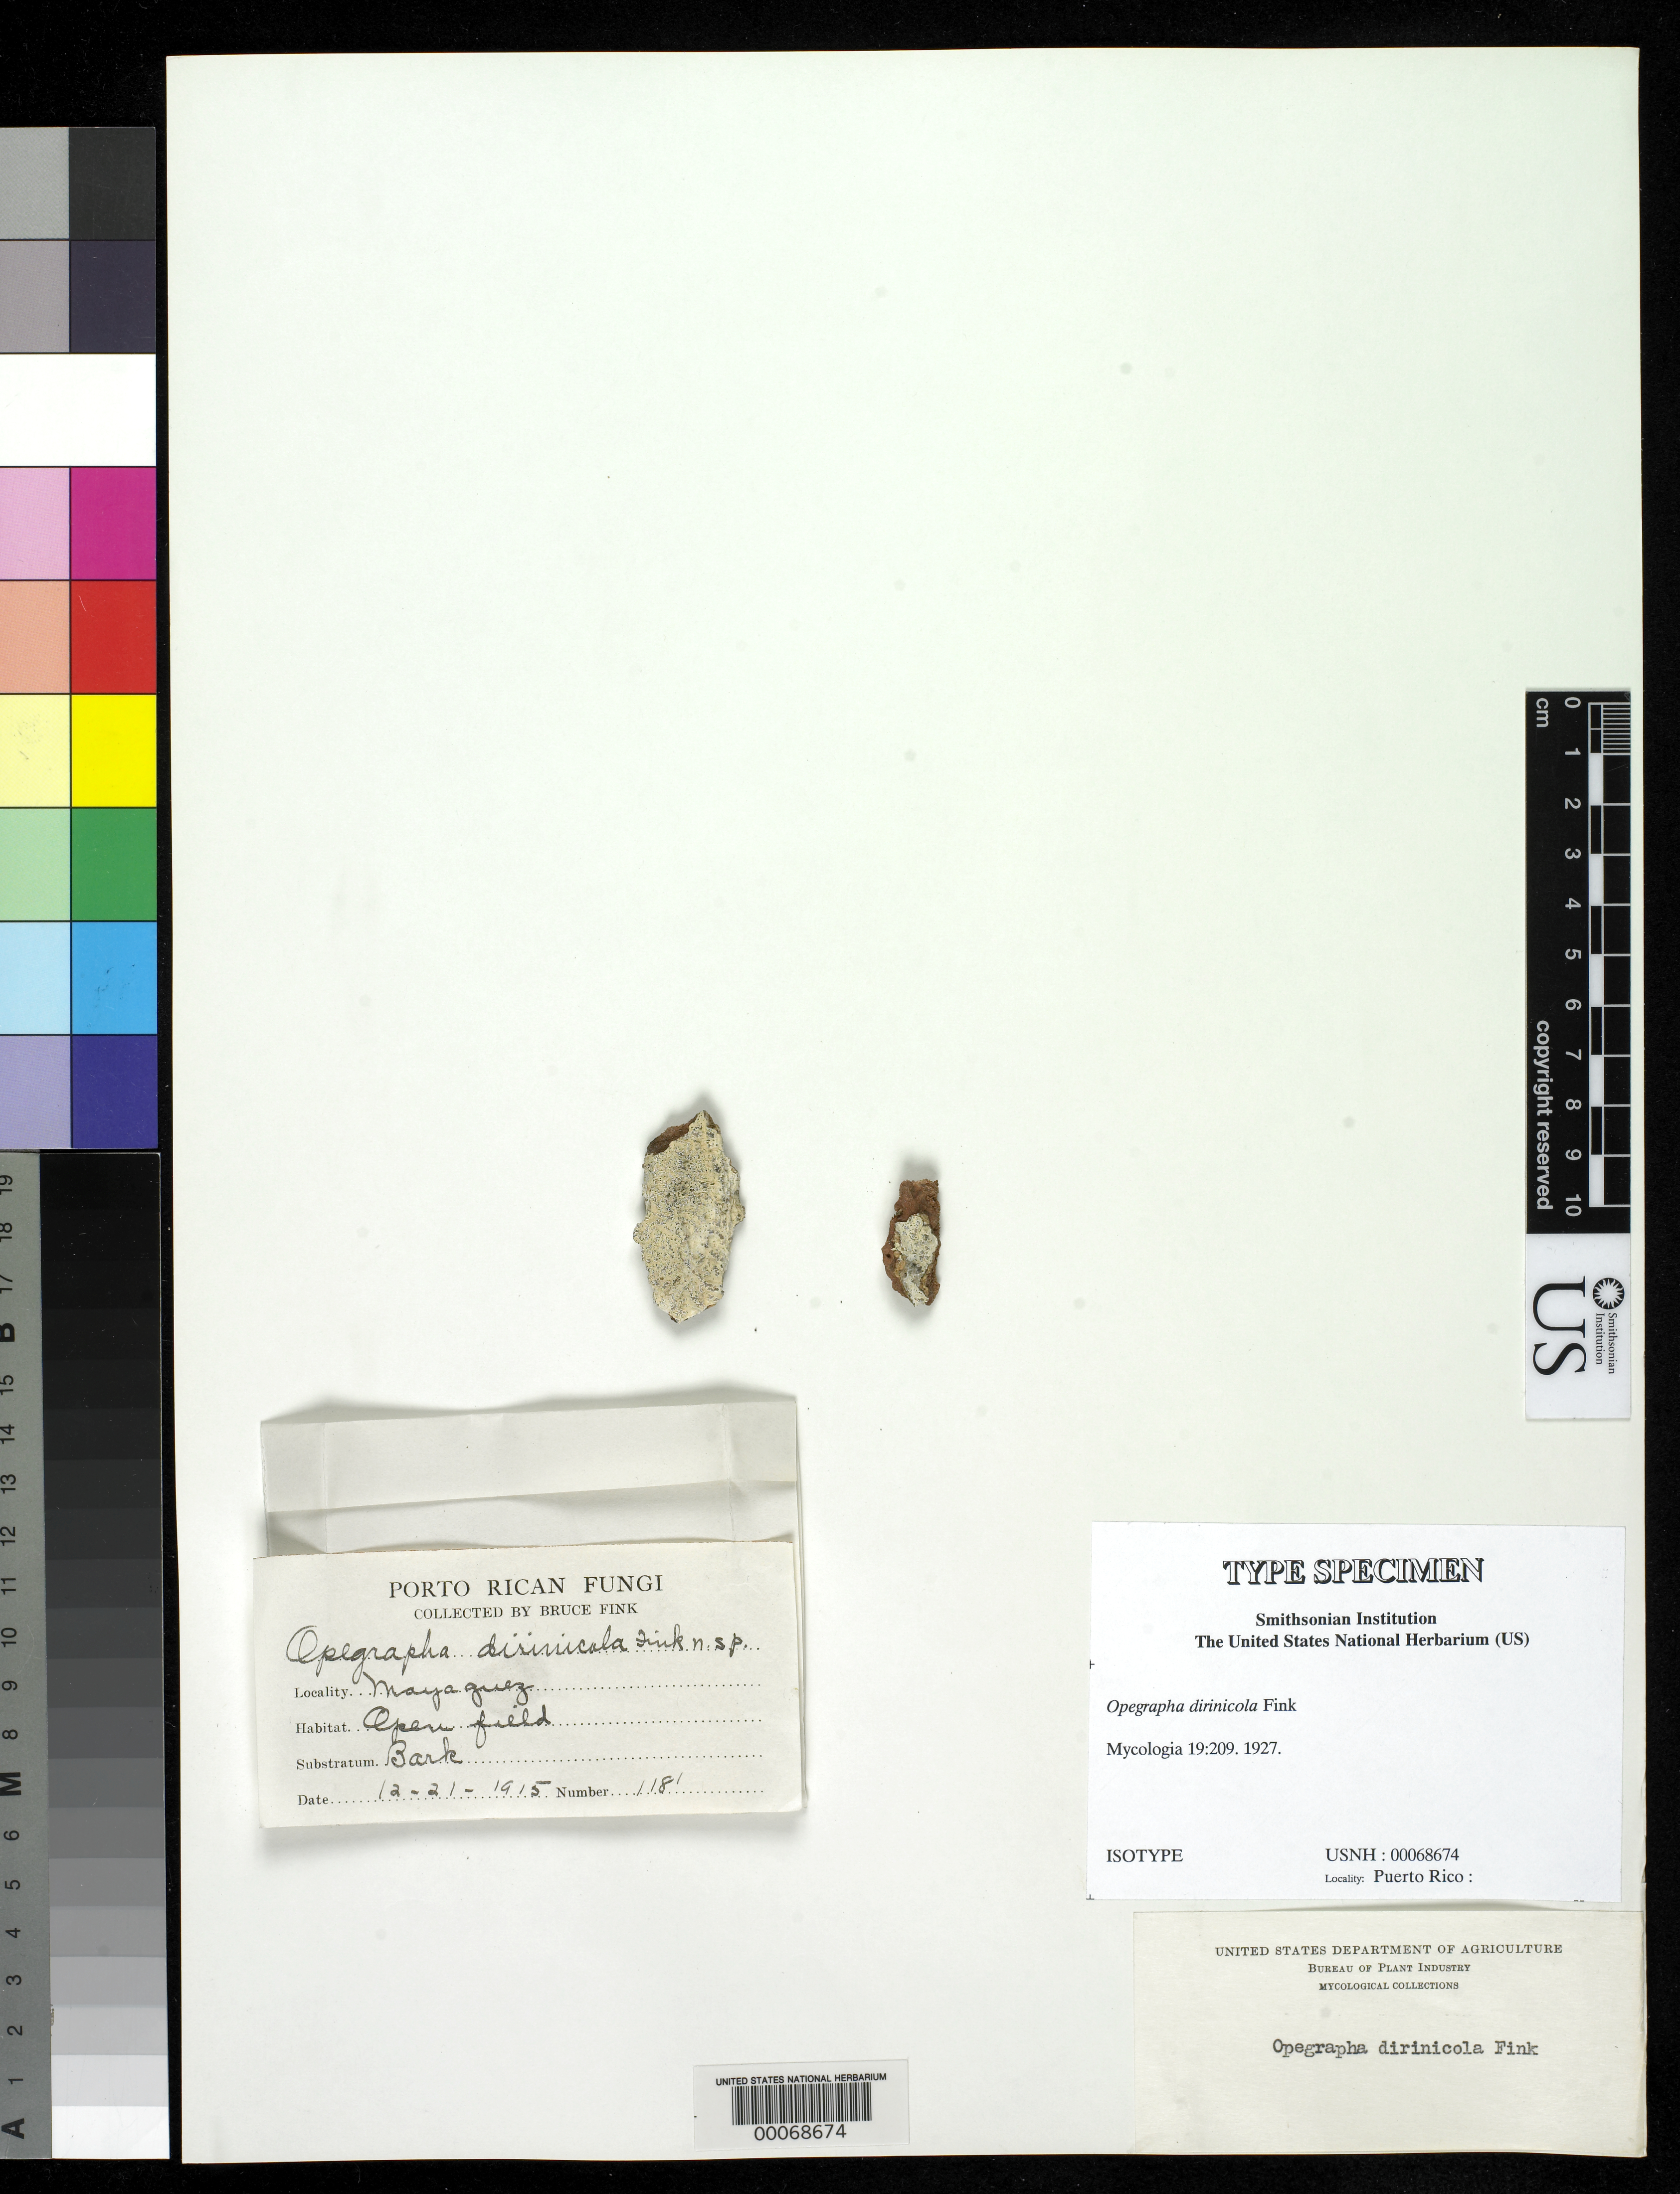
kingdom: Fungi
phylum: Ascomycota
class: Arthoniomycetes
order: Arthoniales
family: Opegraphaceae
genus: Opegrapha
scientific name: Opegrapha dirinicola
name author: Fink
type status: Isotype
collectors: B. Fink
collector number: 1181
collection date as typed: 21 Dec 1915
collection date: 1915-12-21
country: Puerto Rico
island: Greater Antilles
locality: Mayaguez.